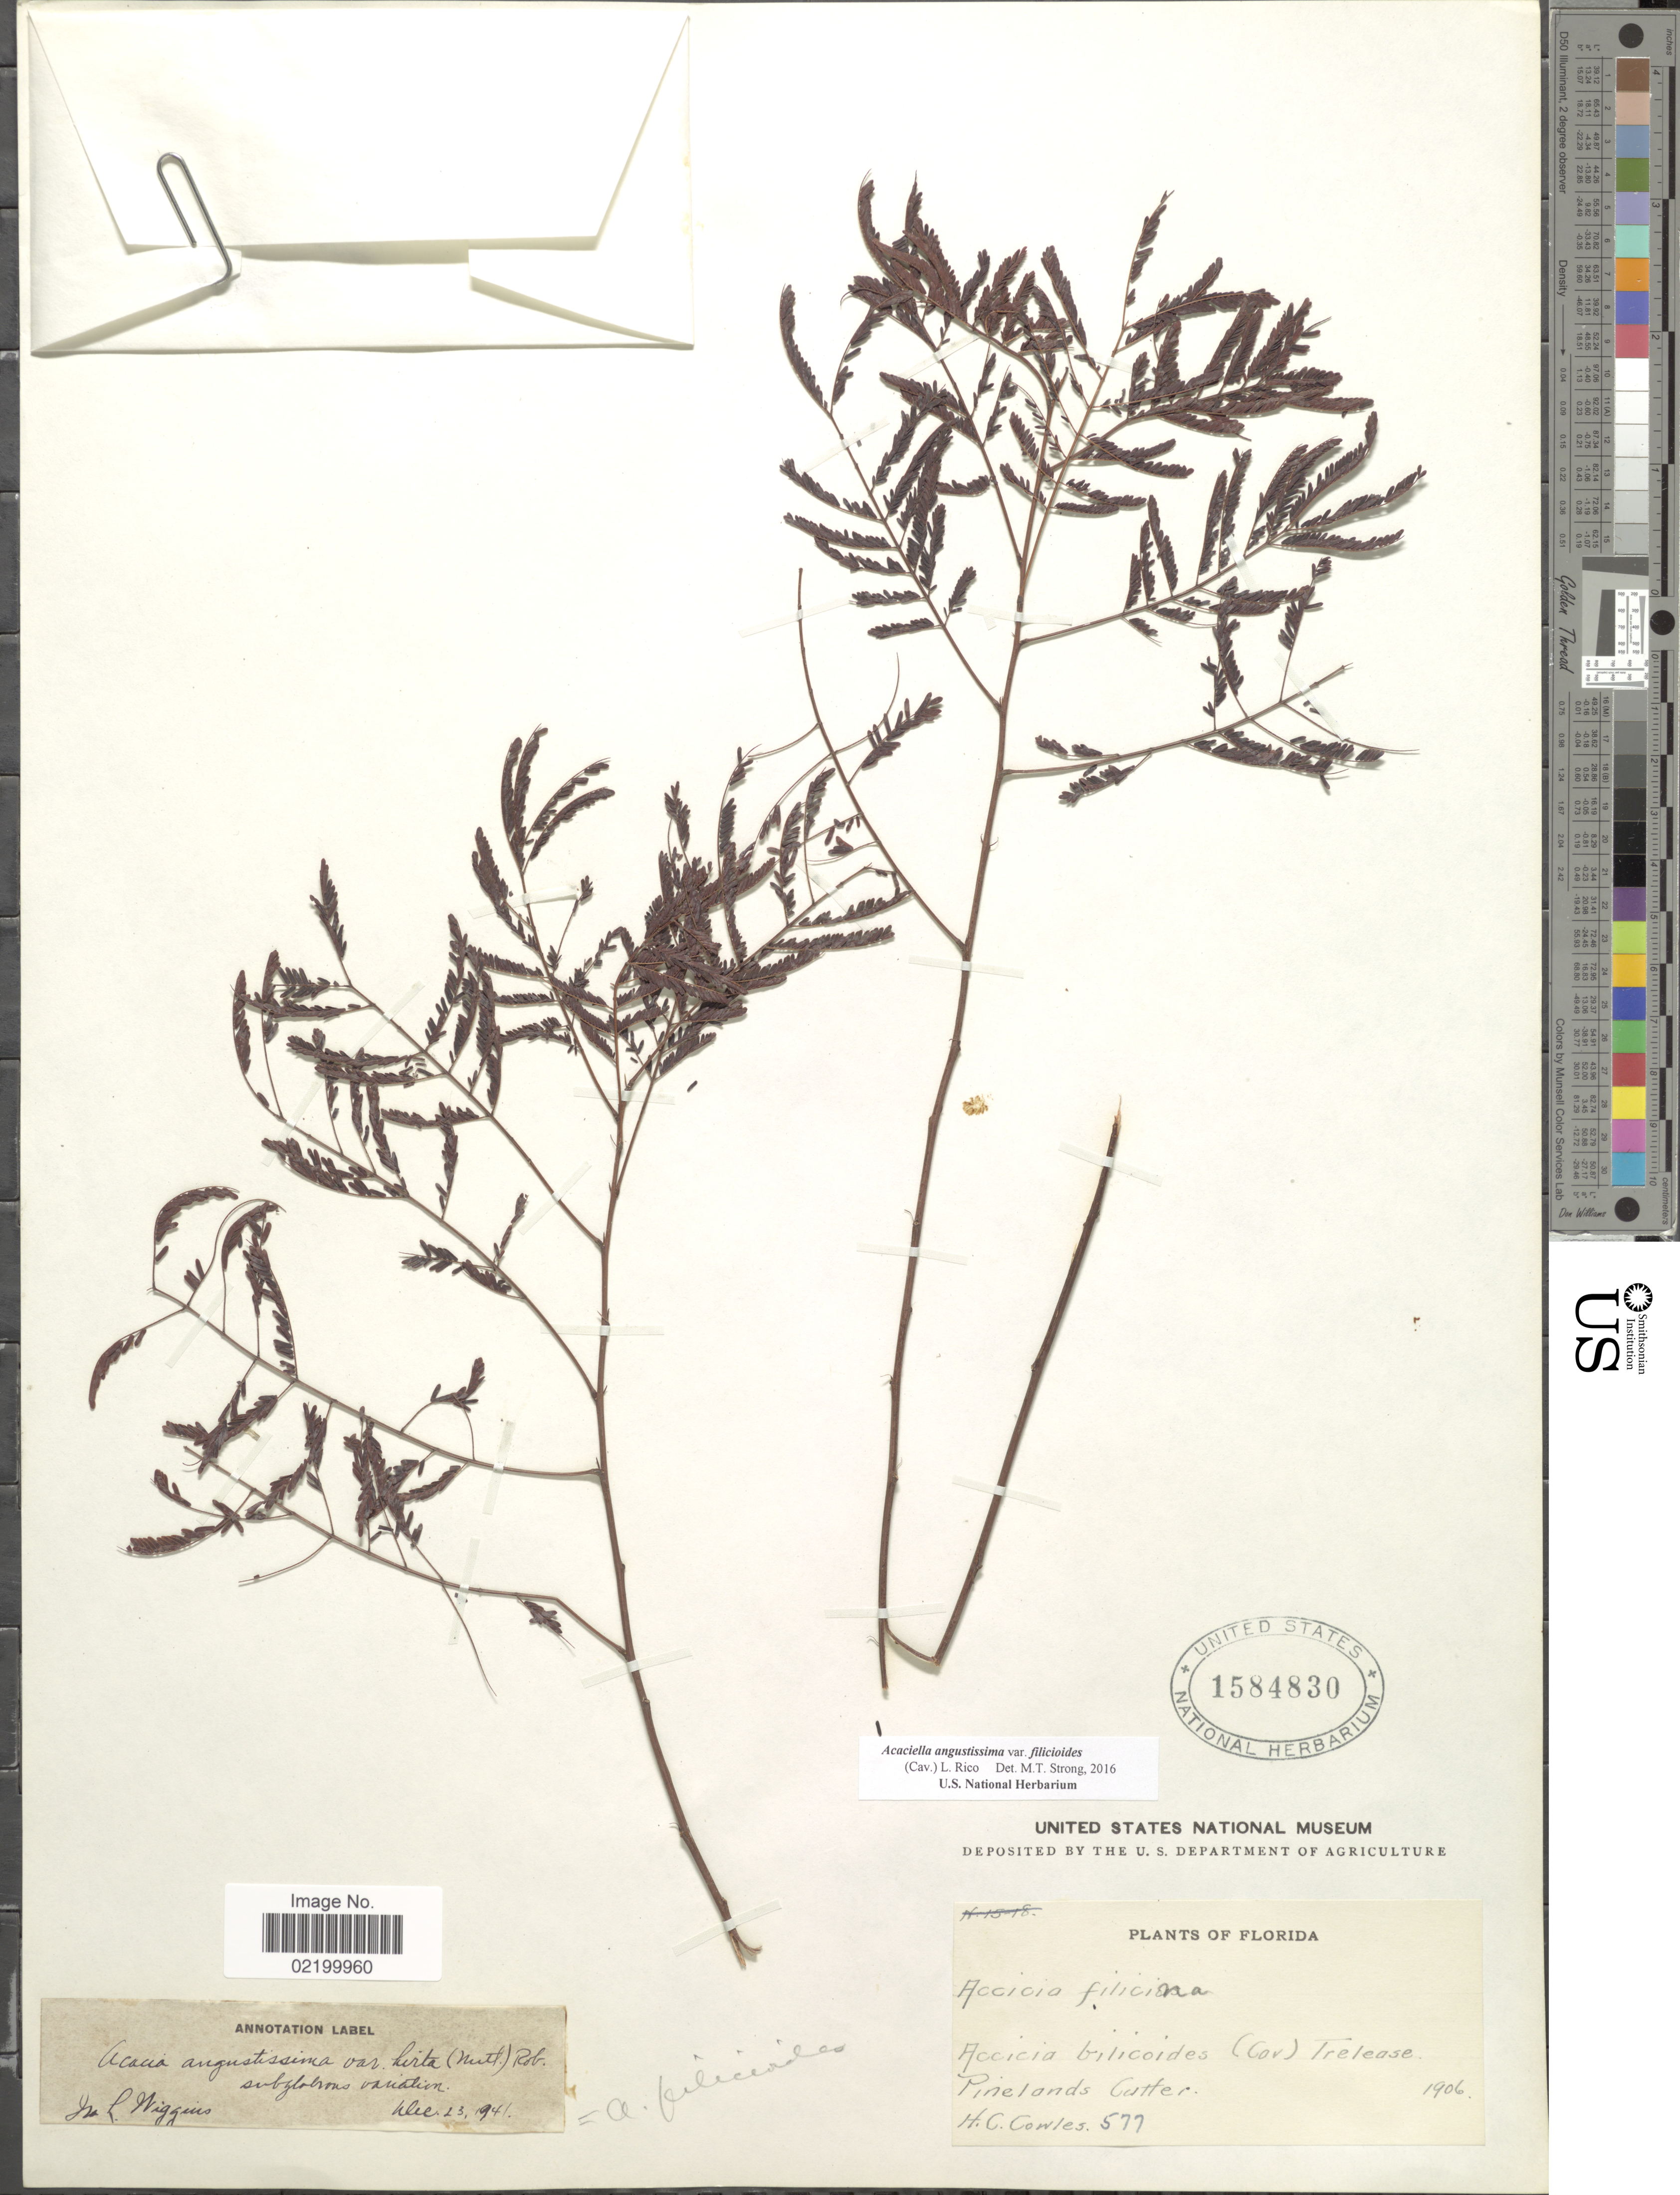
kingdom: Plantae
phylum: Tracheophyta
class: Magnoliopsida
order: Fabales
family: Fabaceae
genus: Acaciella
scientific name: Acaciella angustissima var. filicioides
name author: (Cav.) L. Rico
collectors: H. Cowles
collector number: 577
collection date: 1906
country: United States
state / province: Florida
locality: Pinelands Cutler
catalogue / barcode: US 1584830